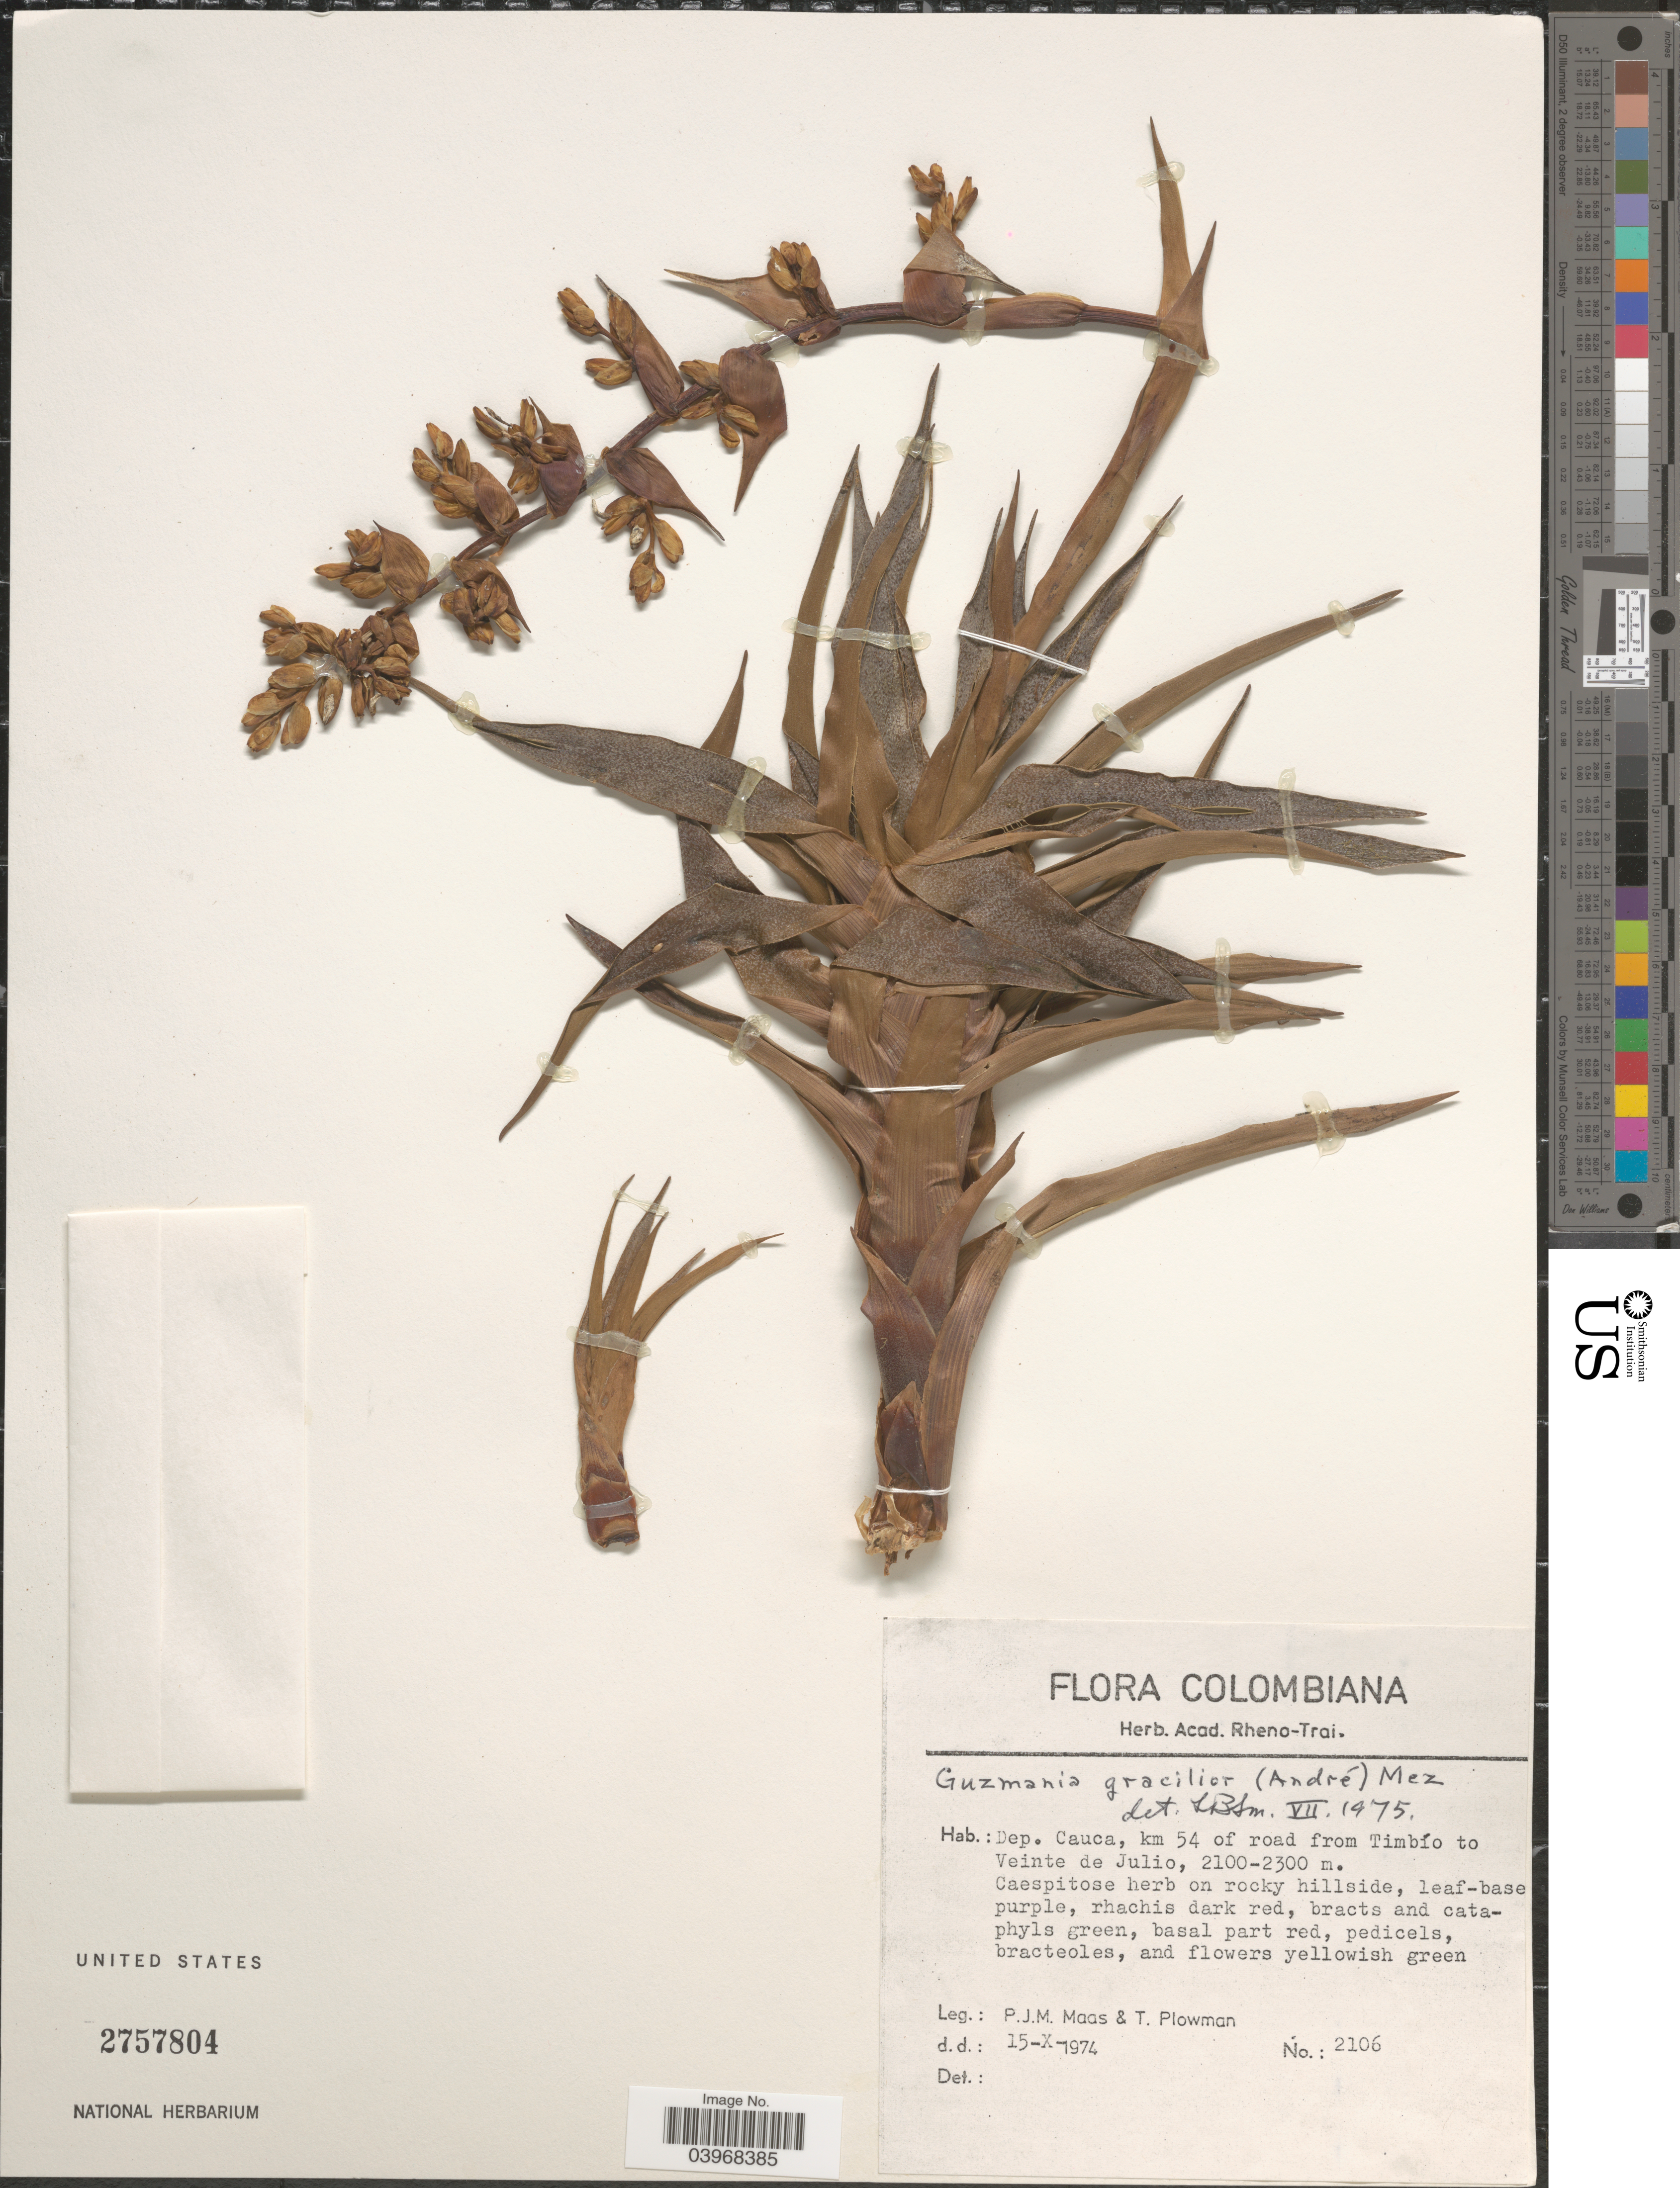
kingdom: Plantae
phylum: Tracheophyta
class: Liliopsida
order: Poales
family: Bromeliaceae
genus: Guzmania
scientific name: Guzmania gracilior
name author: (André) Mez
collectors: P. Maas & T. Plowman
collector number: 2106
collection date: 1974-10-15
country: Colombia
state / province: Cauca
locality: Dep. Cauca, km 54 of road from Timbío to Veinte de Julio.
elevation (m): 2100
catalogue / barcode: US 2757804